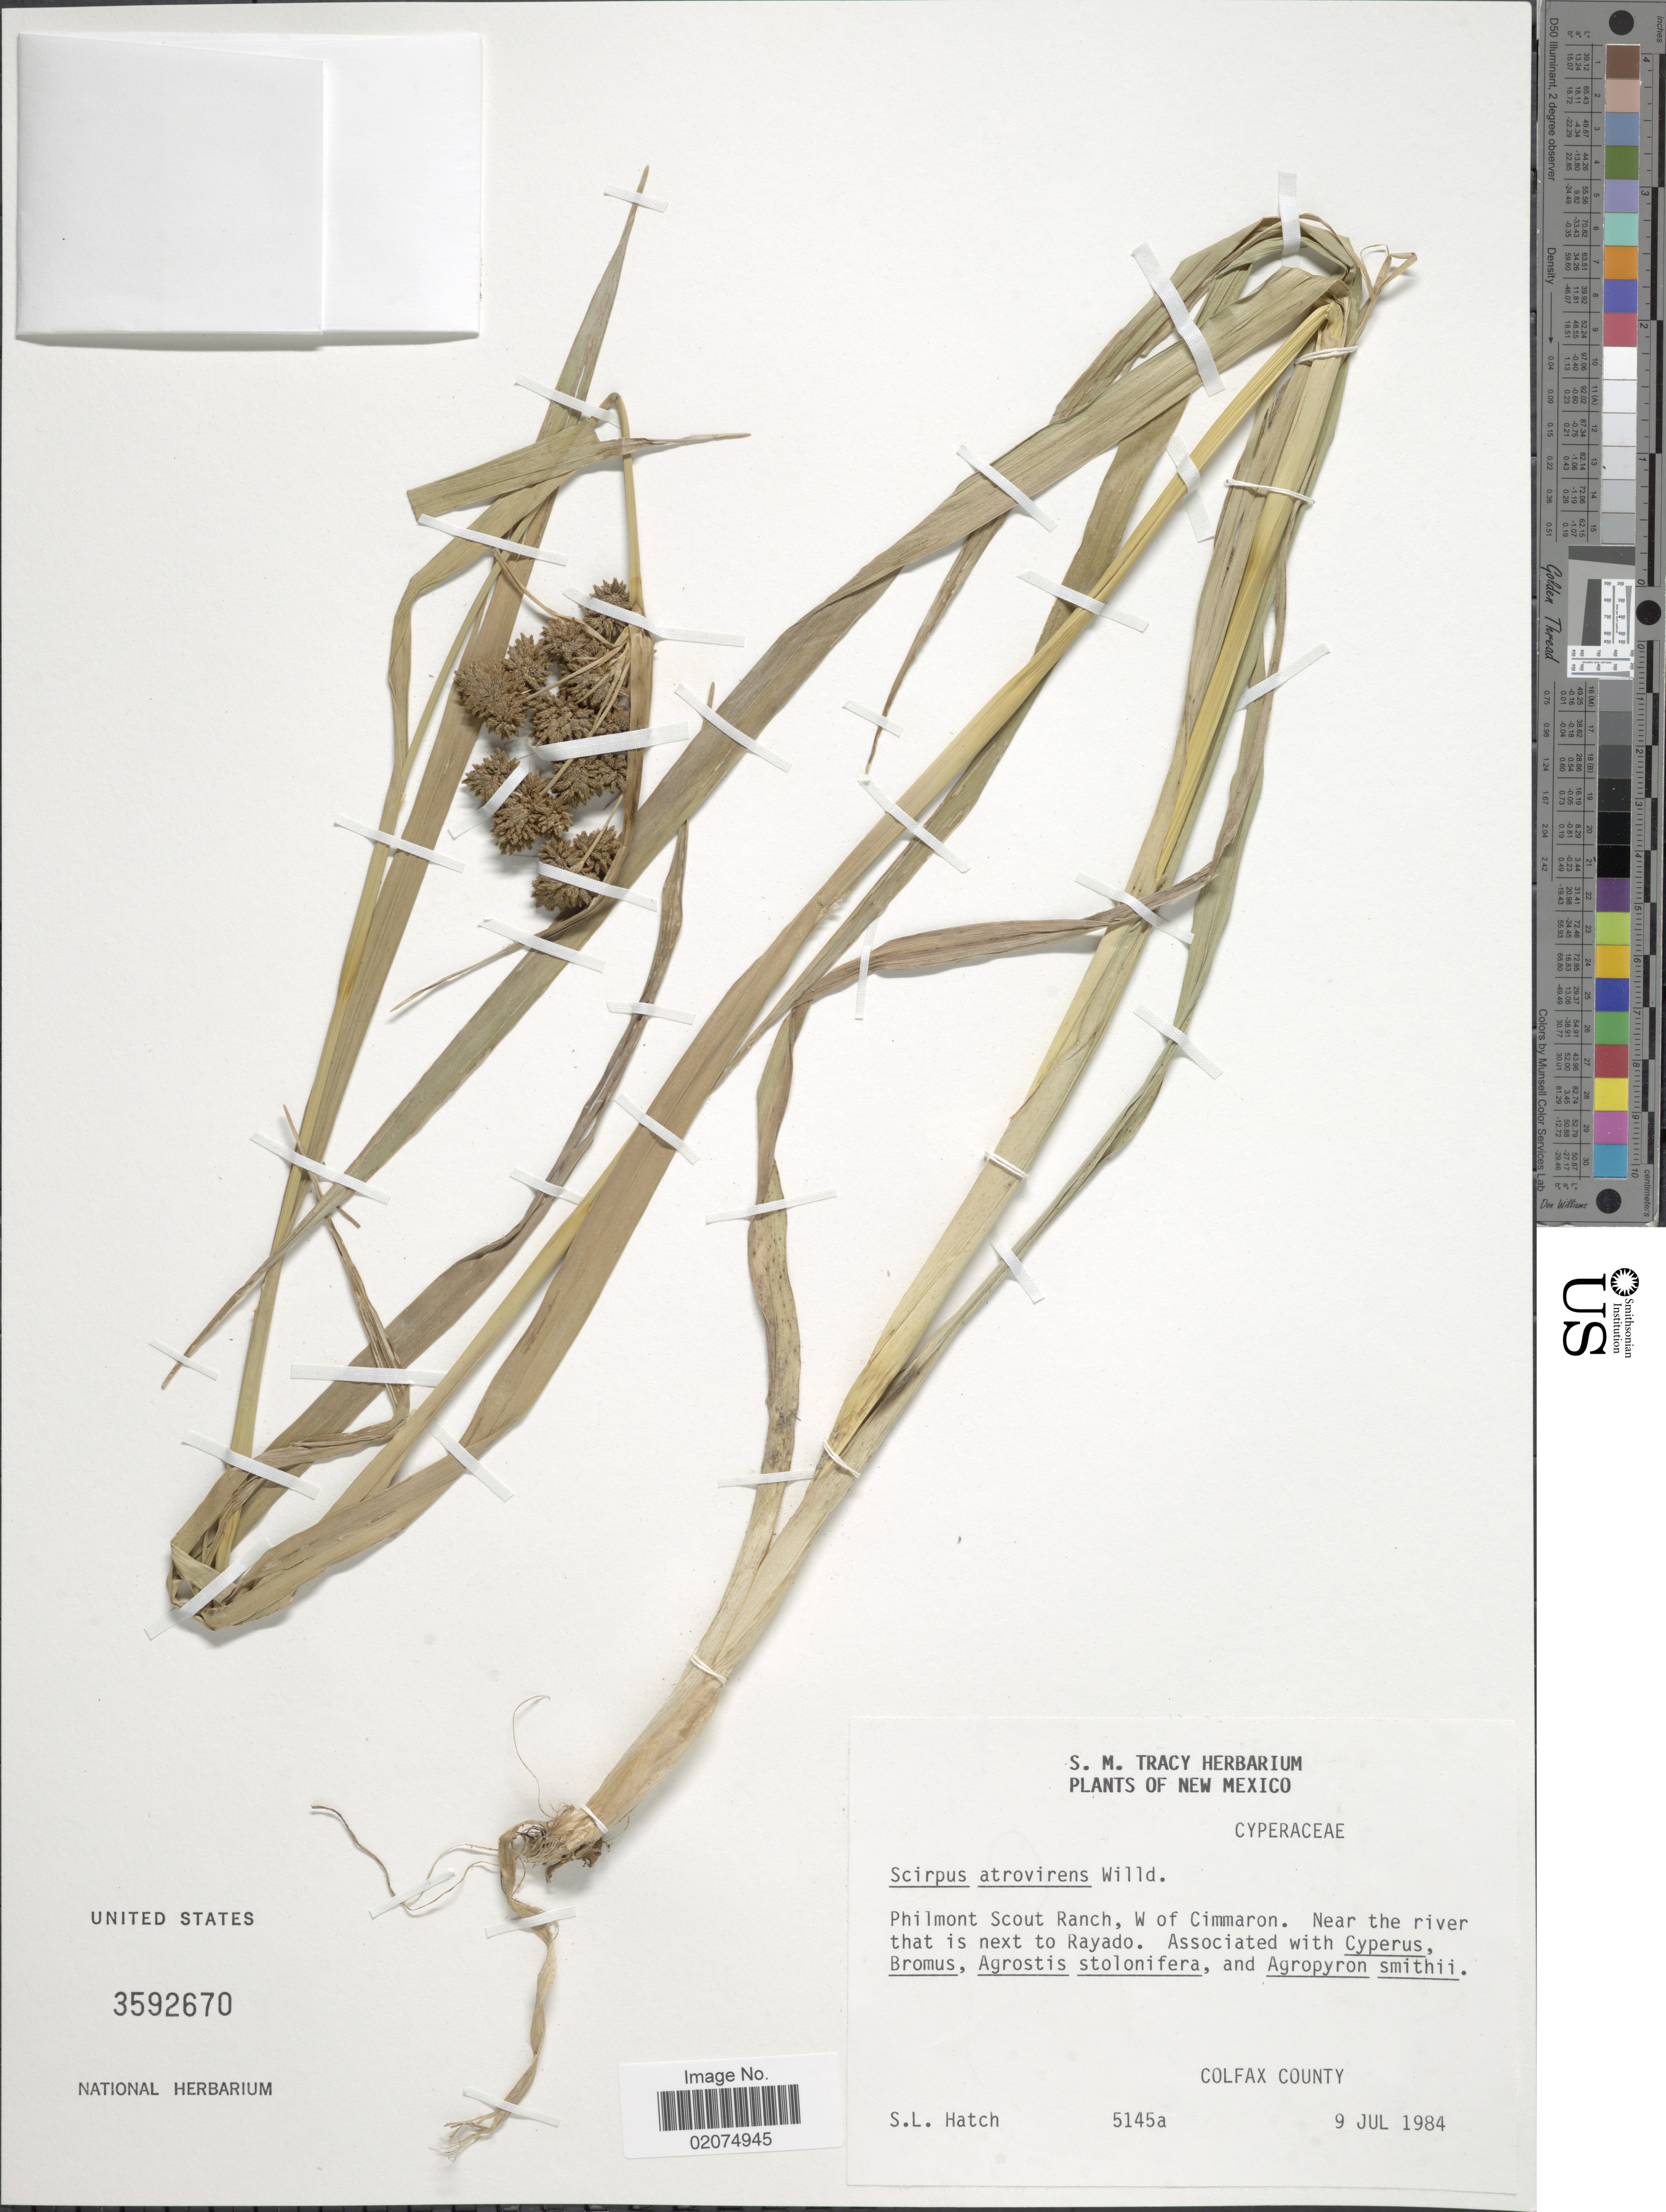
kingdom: Plantae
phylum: Tracheophyta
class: Liliopsida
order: Poales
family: Cyperaceae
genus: Scirpus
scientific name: Scirpus atrovirens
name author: Willd.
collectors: S. Hatch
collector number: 5145a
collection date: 1984-07-09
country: United States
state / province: New Mexico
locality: Philmount Scout Ranch, W of Cimmaron, near the river that is next to Rayado, Colfax County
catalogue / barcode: US 3592670